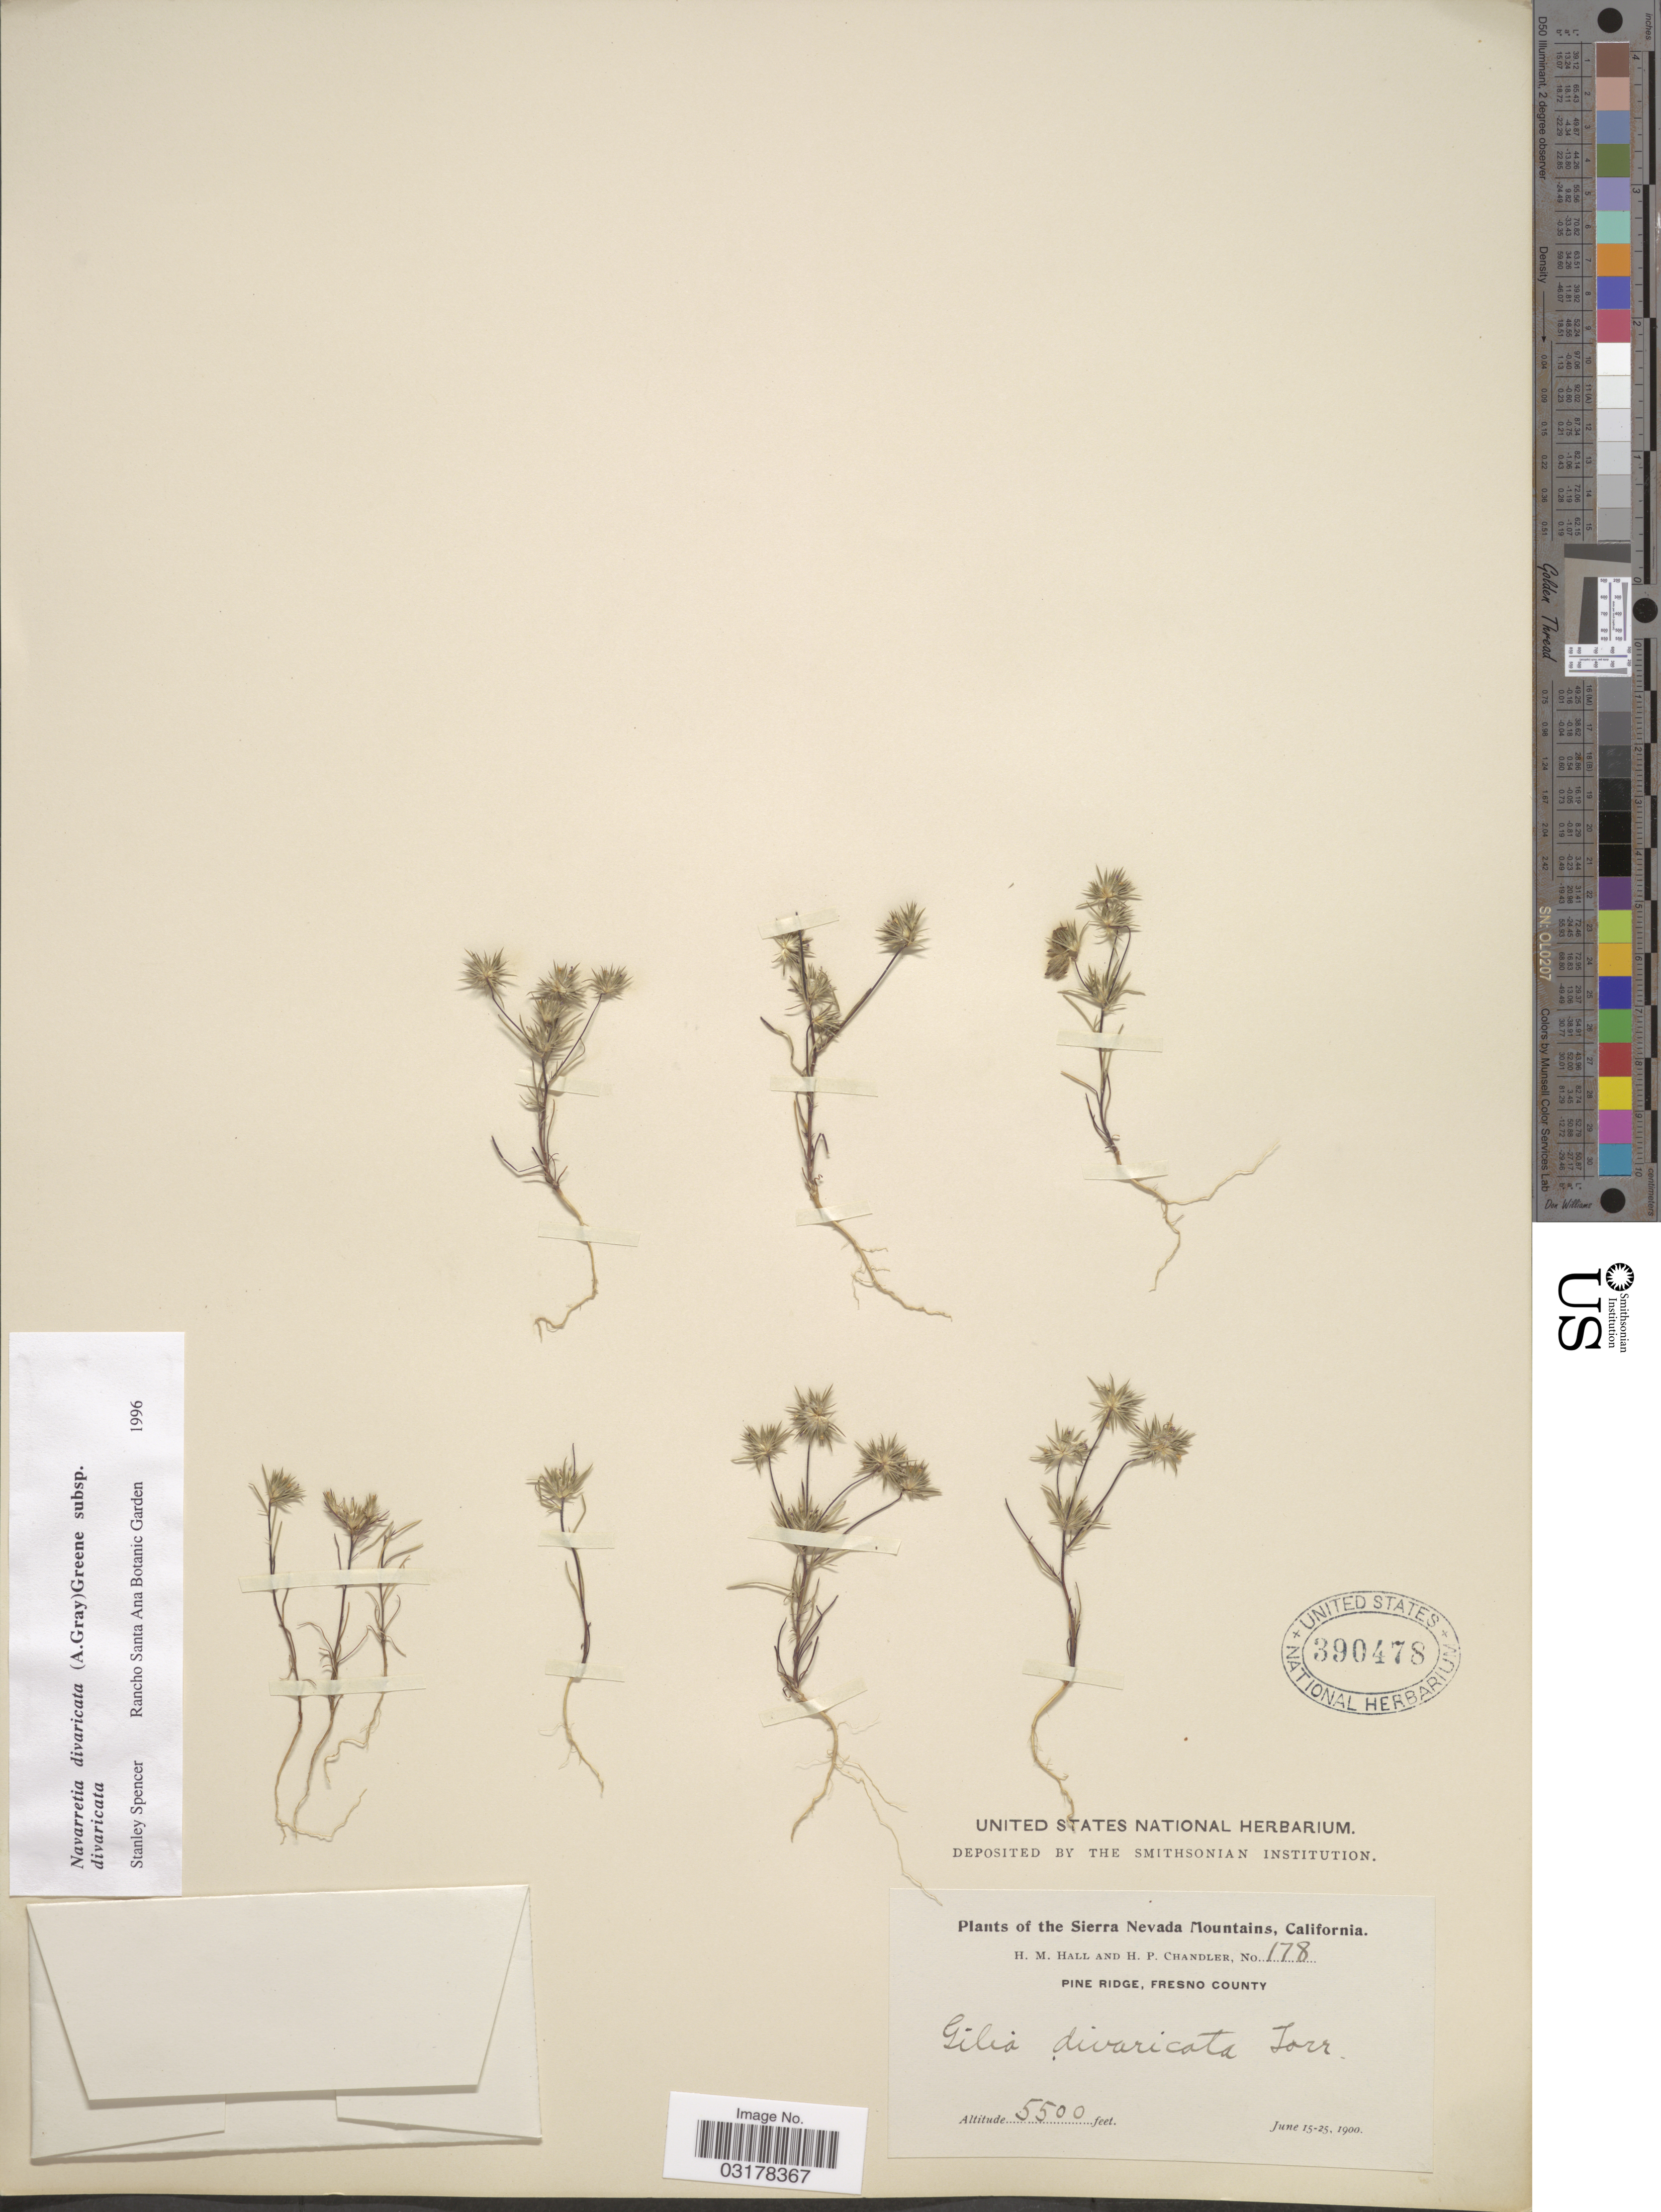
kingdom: Plantae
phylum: Tracheophyta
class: Magnoliopsida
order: Ericales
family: Polemoniaceae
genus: Navarretia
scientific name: Navarretia divaricata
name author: S.W. Greene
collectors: H. M. Hall & H. Chandler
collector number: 178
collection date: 1900-06-15/1900-06-25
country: United States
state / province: California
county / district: Fresno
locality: The Sierra Nevada Mountains. Pine Ridge, Fresno County.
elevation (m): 1676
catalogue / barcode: US 390478